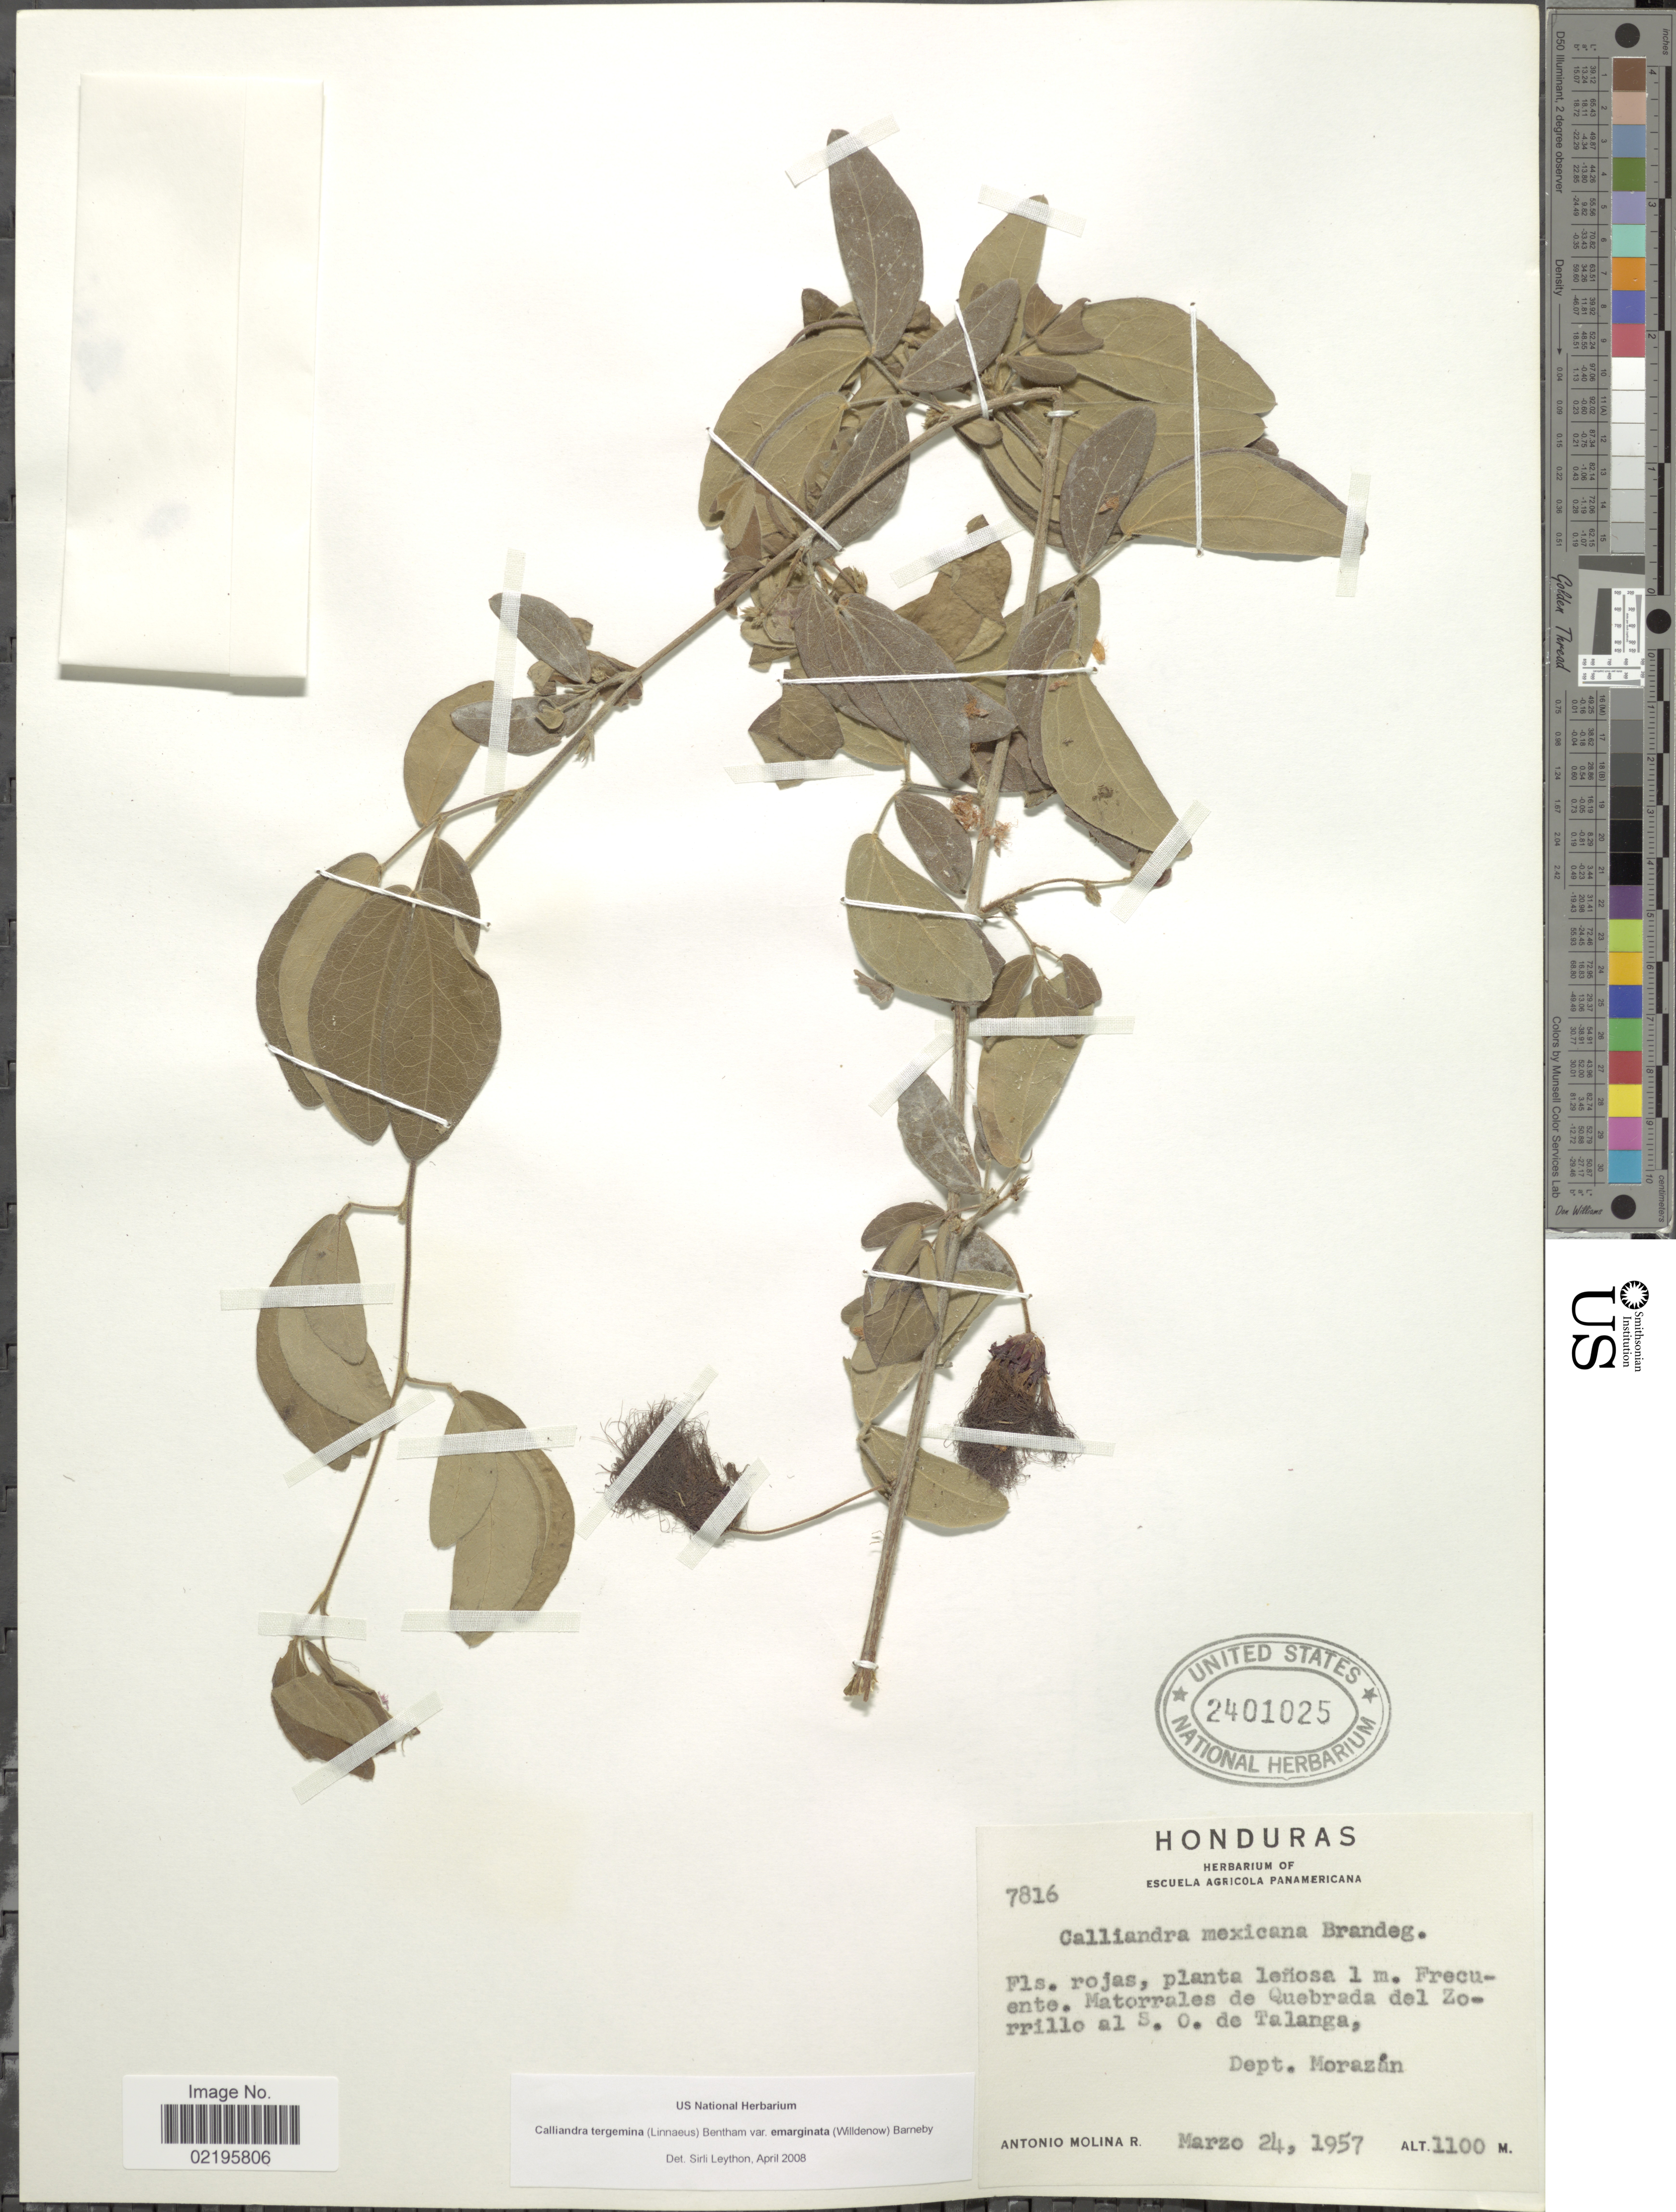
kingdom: Plantae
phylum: Tracheophyta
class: Magnoliopsida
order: Fabales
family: Fabaceae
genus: Calliandra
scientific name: Calliandra tergemina var. emarginata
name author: (Willd.) Barneby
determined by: Leython, S.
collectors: A. Molina R.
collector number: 7816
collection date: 1957-03-24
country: Honduras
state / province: Fco. Morazán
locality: Matorrales de Quebrada del Zorrillo al S.O. de Talanga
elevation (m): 1100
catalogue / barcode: US 2401025